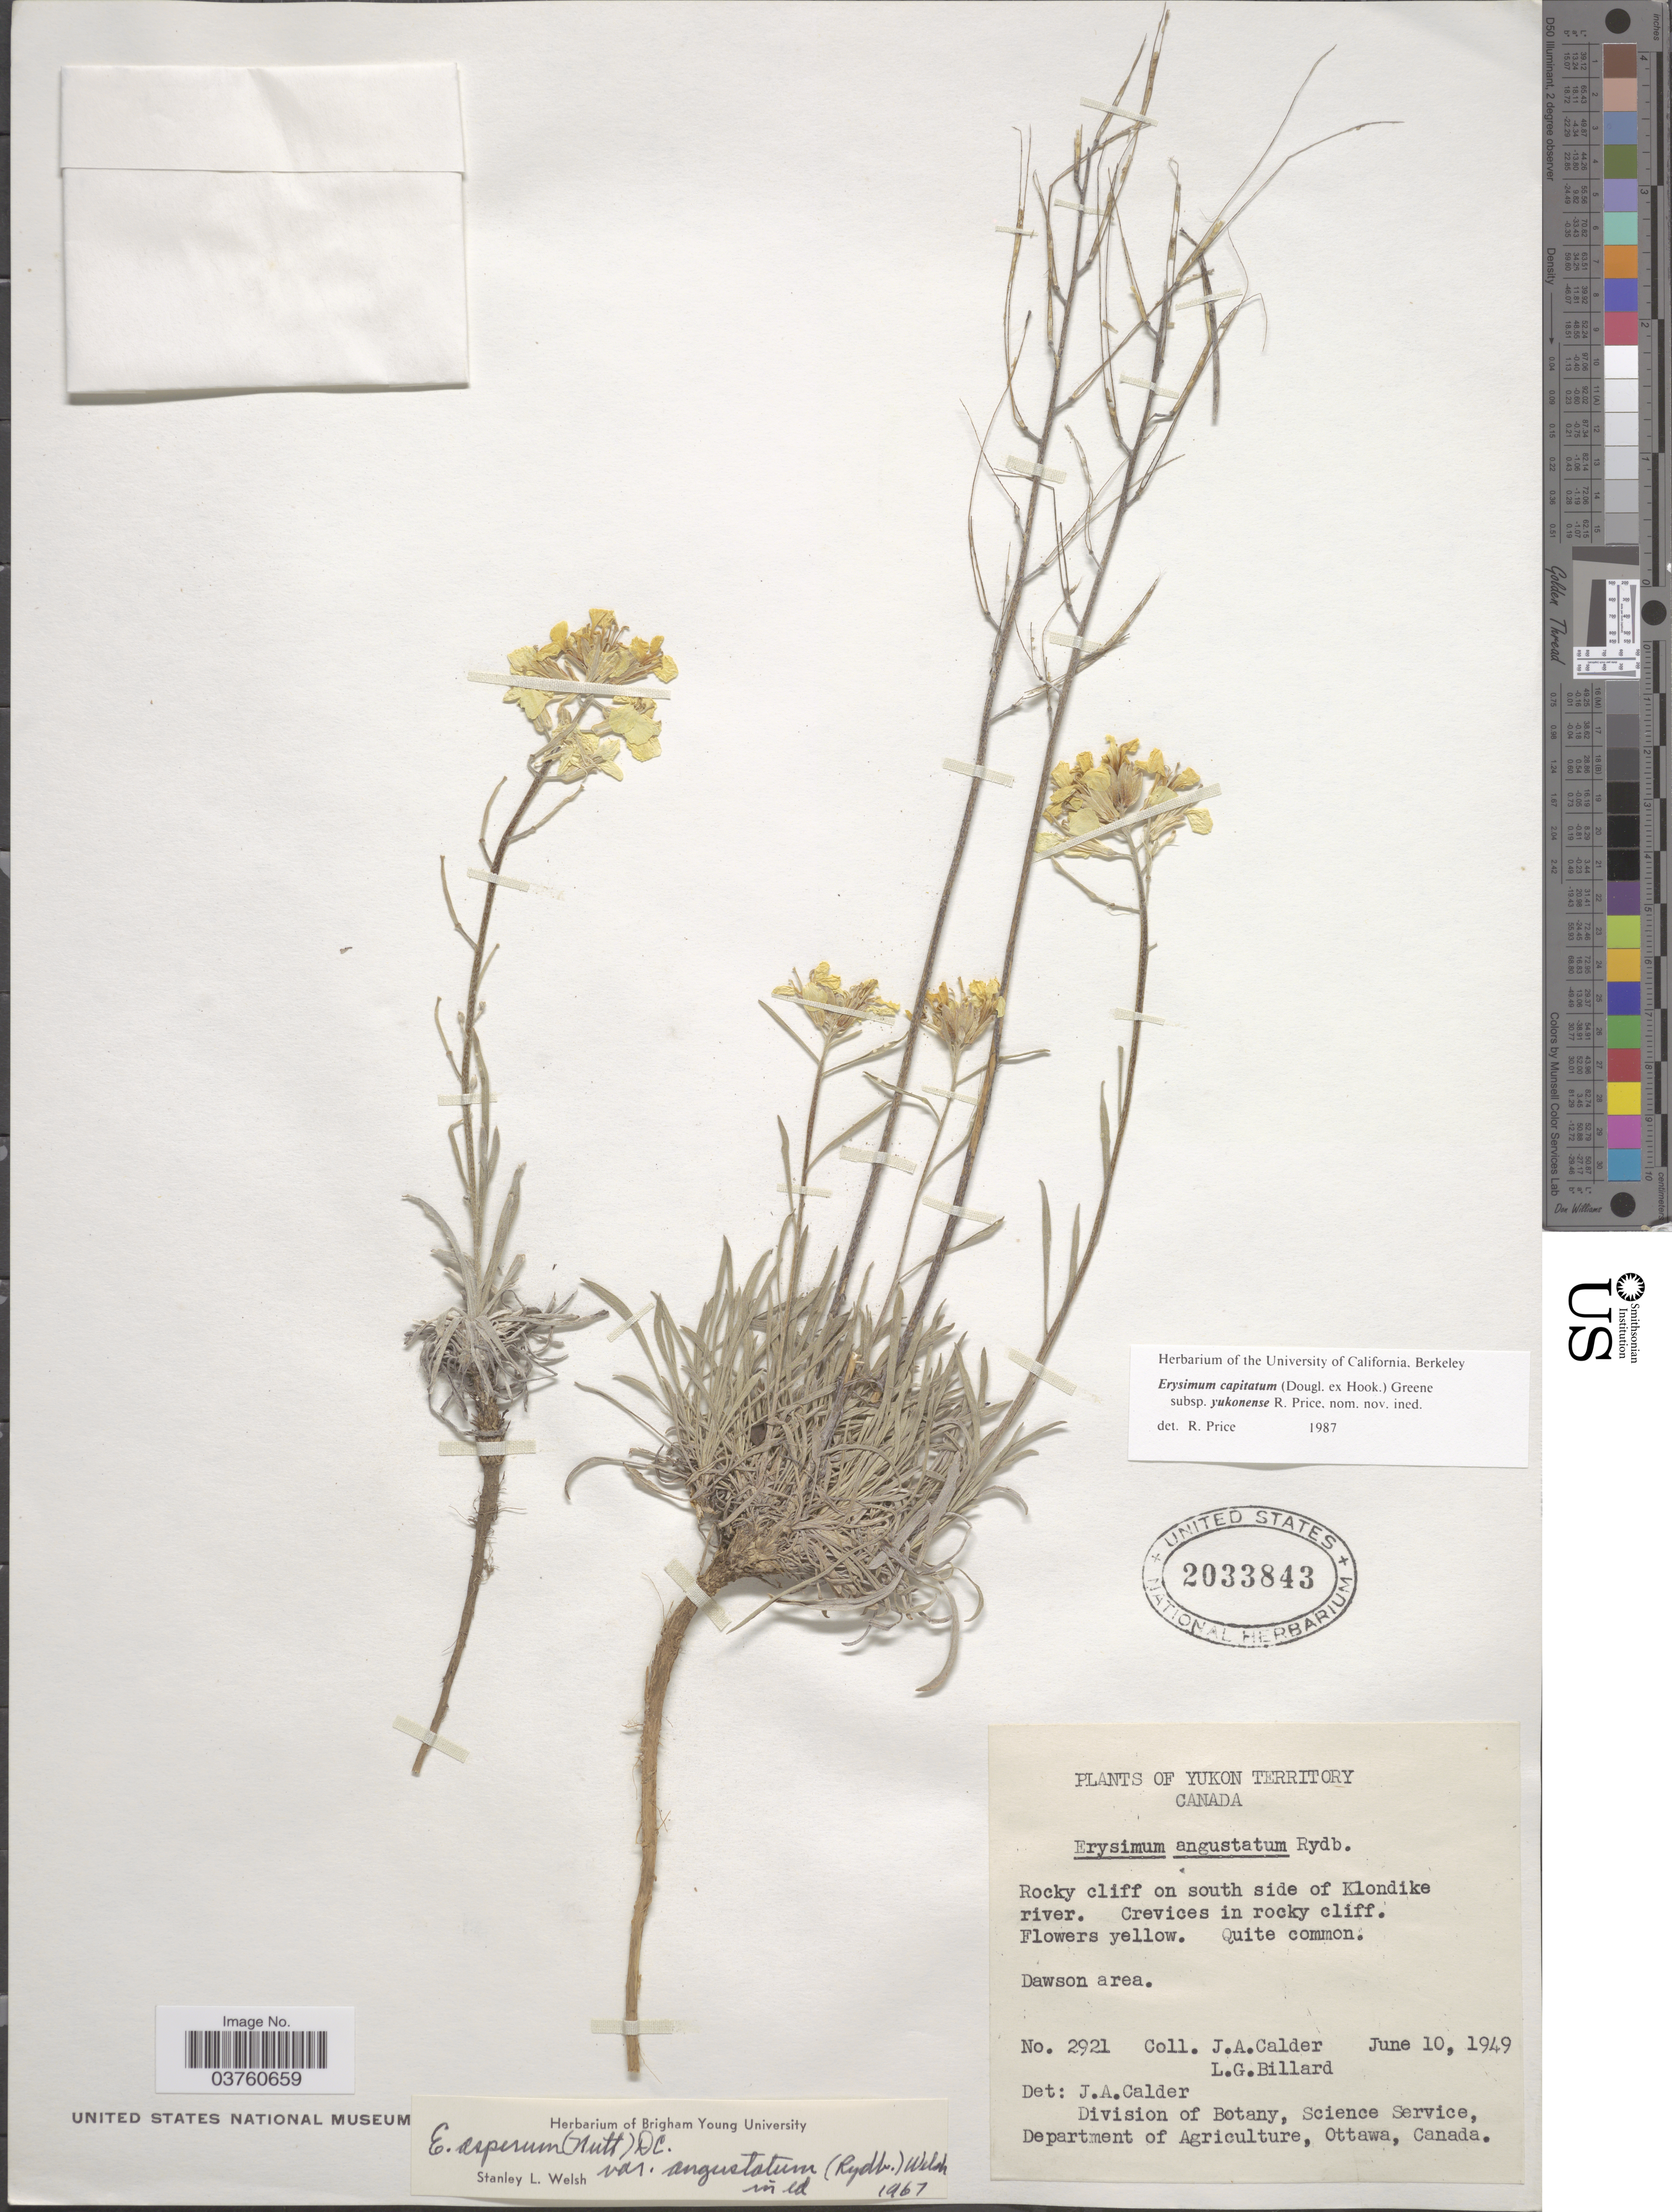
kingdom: Plantae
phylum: Tracheophyta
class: Magnoliopsida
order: Brassicales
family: Brassicaceae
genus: Erysimum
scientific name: Erysimum capitatum subsp. yukonense R.A. Price nom nov. ined.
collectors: J. A. Calder & L. Billard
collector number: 2921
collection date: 1949-06-10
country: Canada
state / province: Yukon Territory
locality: Rocky cliff on south side of Klondike river. Dawson area.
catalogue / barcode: US 2033843